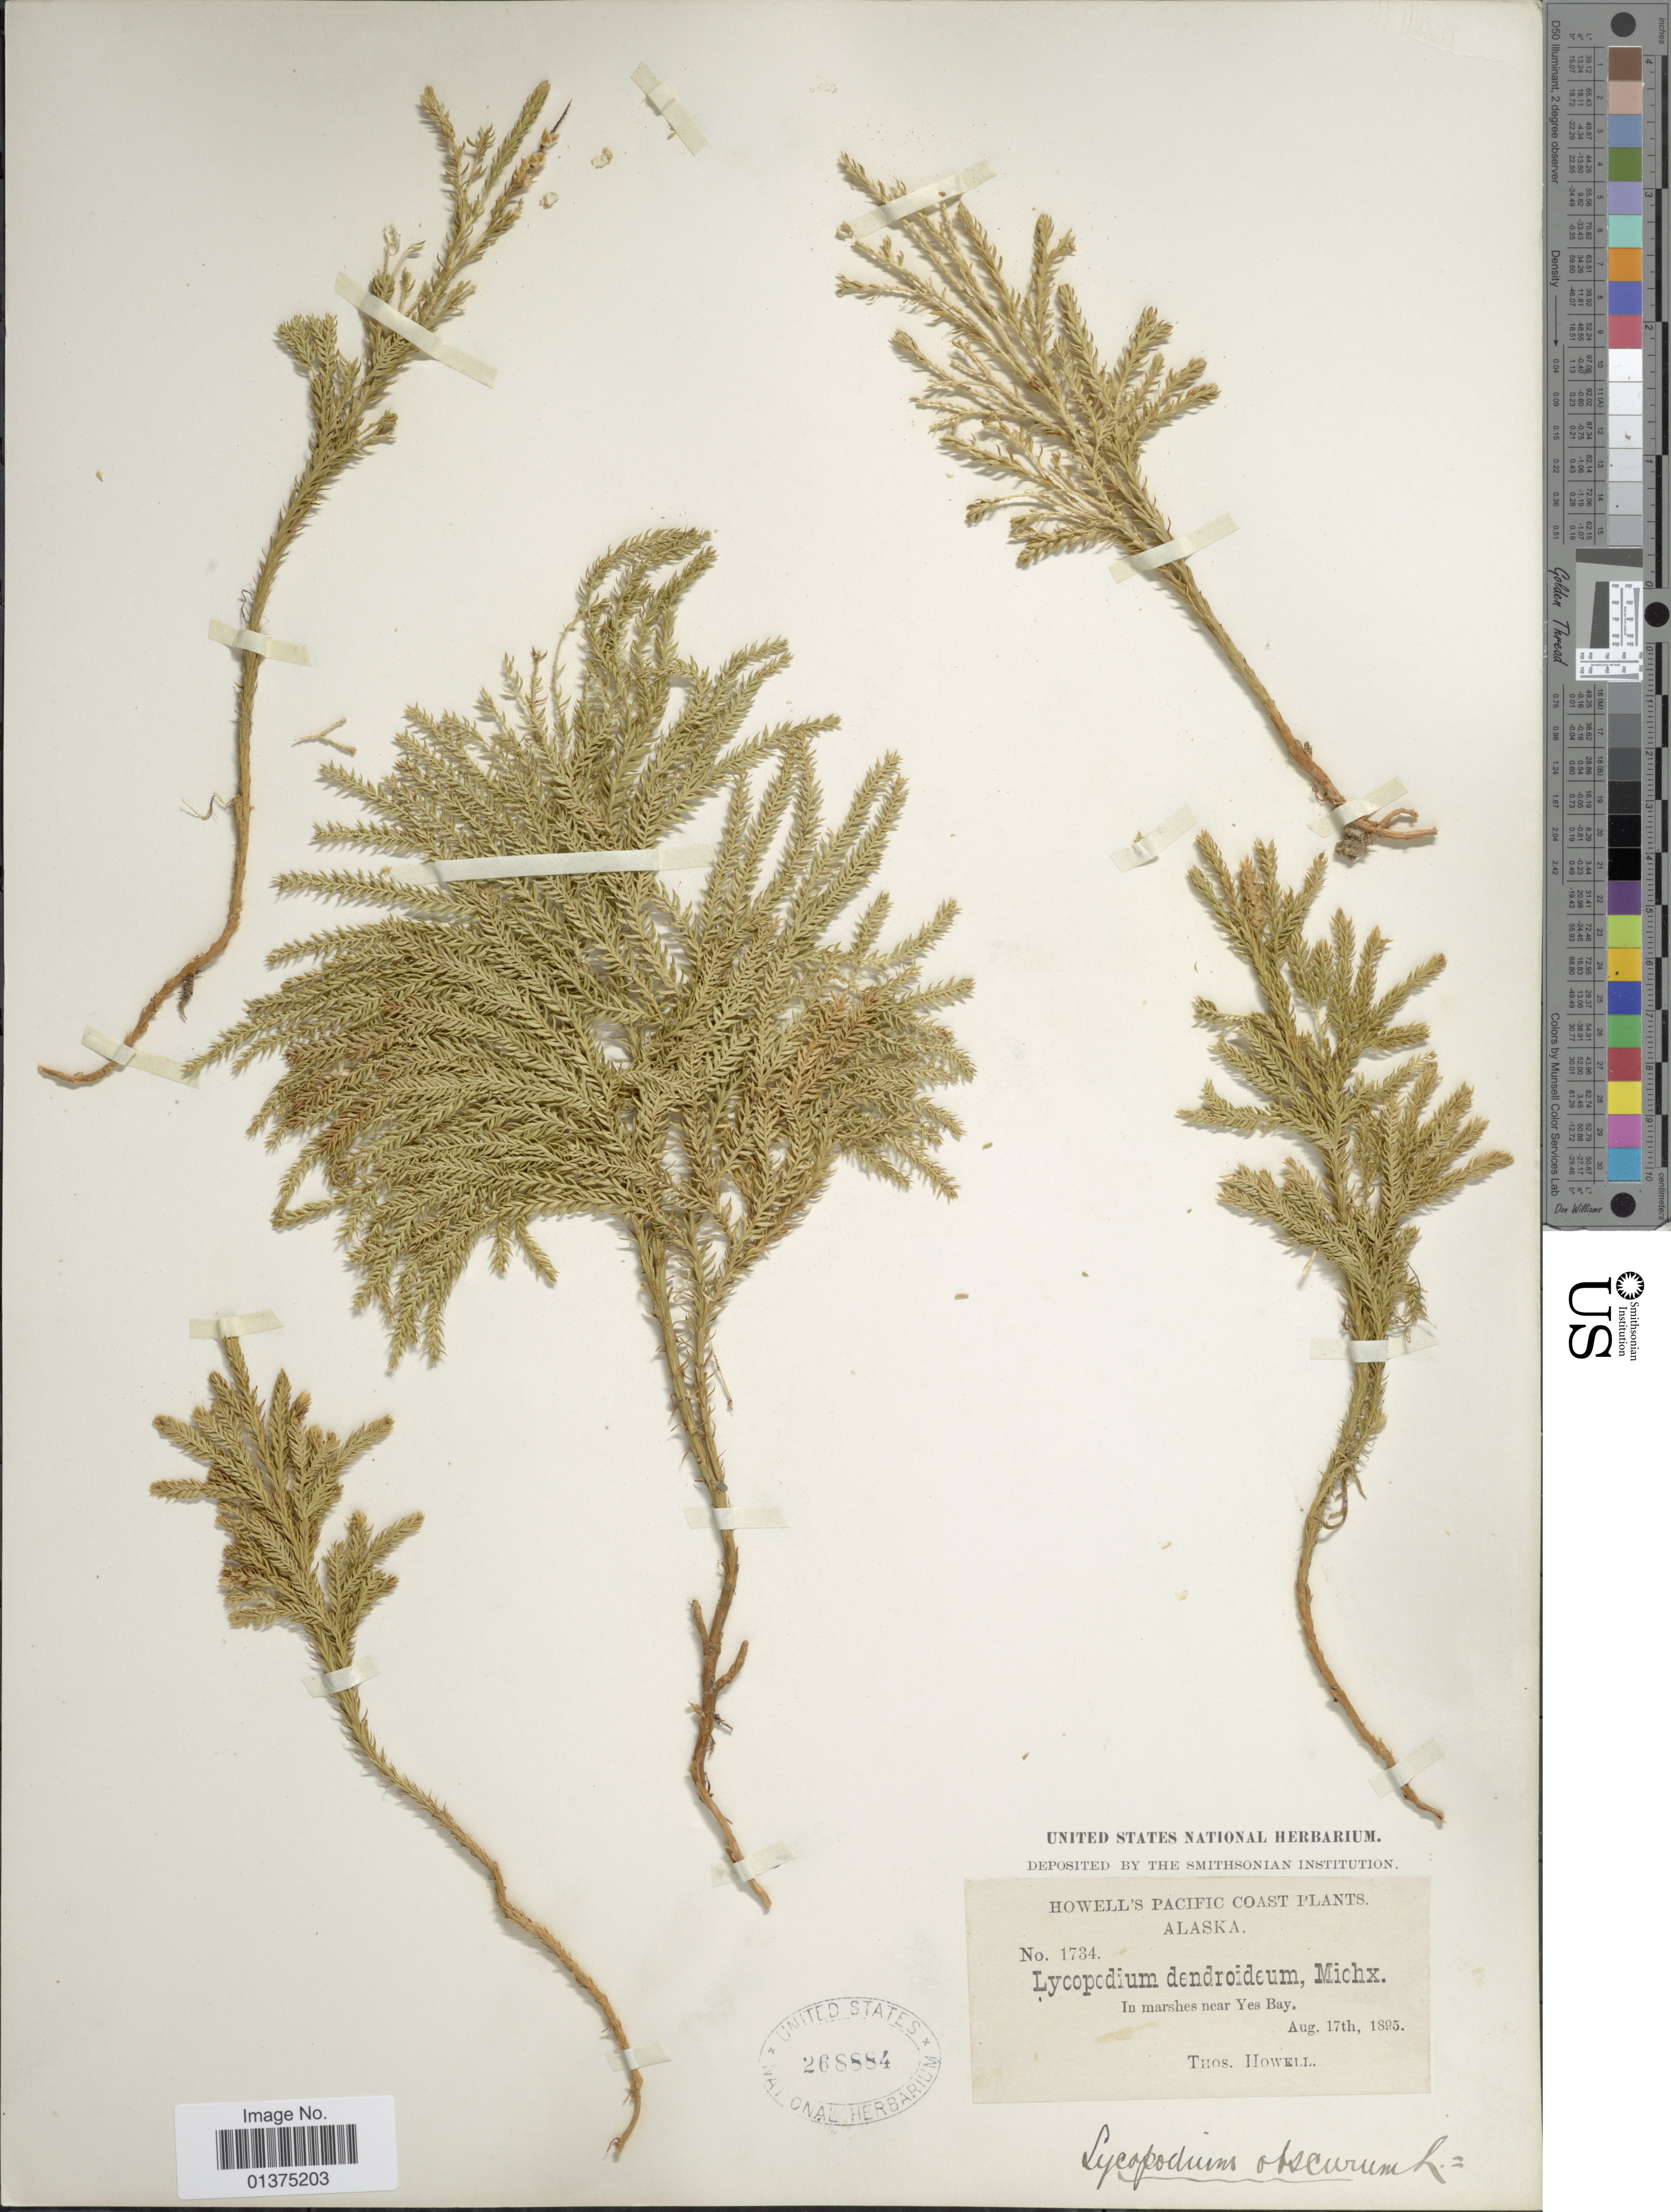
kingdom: Plantae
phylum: Tracheophyta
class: Lycopodiopsida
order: Lycopodiales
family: Lycopodiaceae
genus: Dendrolycopodium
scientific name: Dendrolycopodium dendroideum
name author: (Michx.) A. Haines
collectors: T. Howell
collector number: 1734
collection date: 1895-08-17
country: United States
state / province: Alaska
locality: Howell's Pacific coast, In marshes near Yes Bay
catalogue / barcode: US 268884